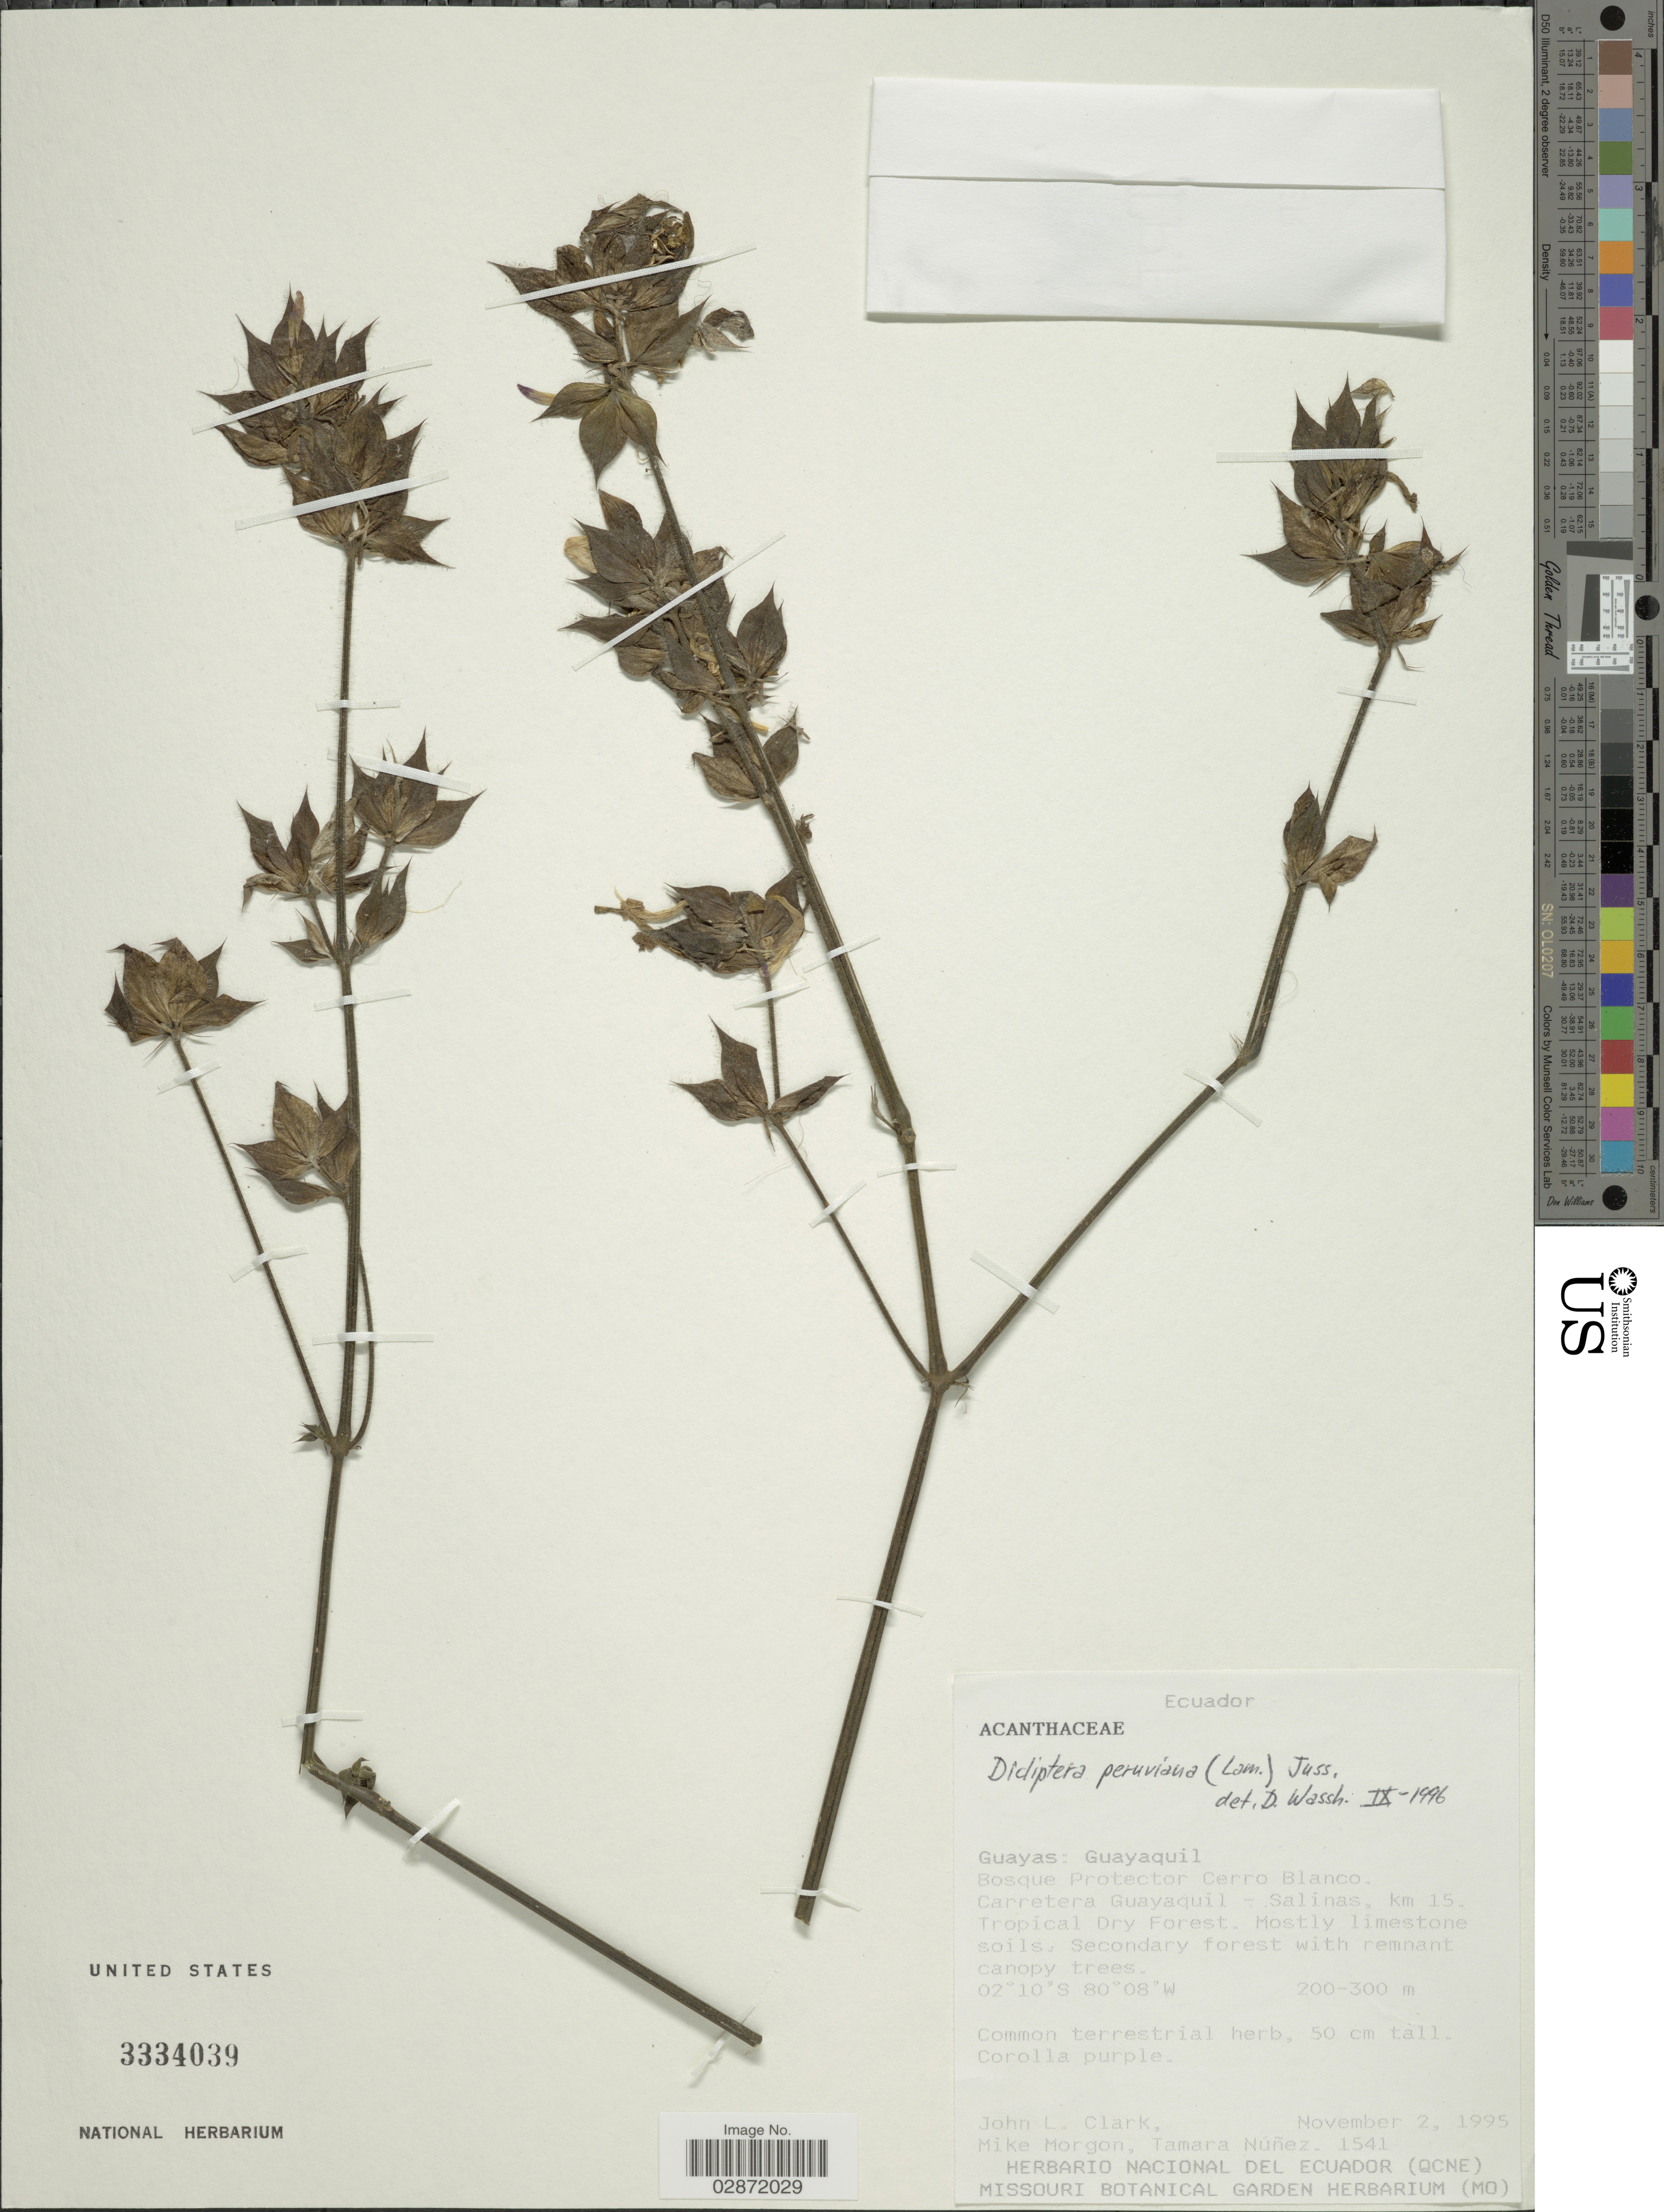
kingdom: Plantae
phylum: Tracheophyta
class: Magnoliopsida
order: Lamiales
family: Acanthaceae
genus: Dicliptera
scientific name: Dicliptera peruviana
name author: (Ruiz & Pav.) Juss.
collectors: J. L. Clark, M. Morgon & T. Núñez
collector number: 1541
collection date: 1995-11-02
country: Ecuador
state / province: Guayas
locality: Guayaquil. Bosque Protector Cerro Blanco. Carretera Guayaquil - Salinas, km 15.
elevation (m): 200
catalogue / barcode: US 3334039